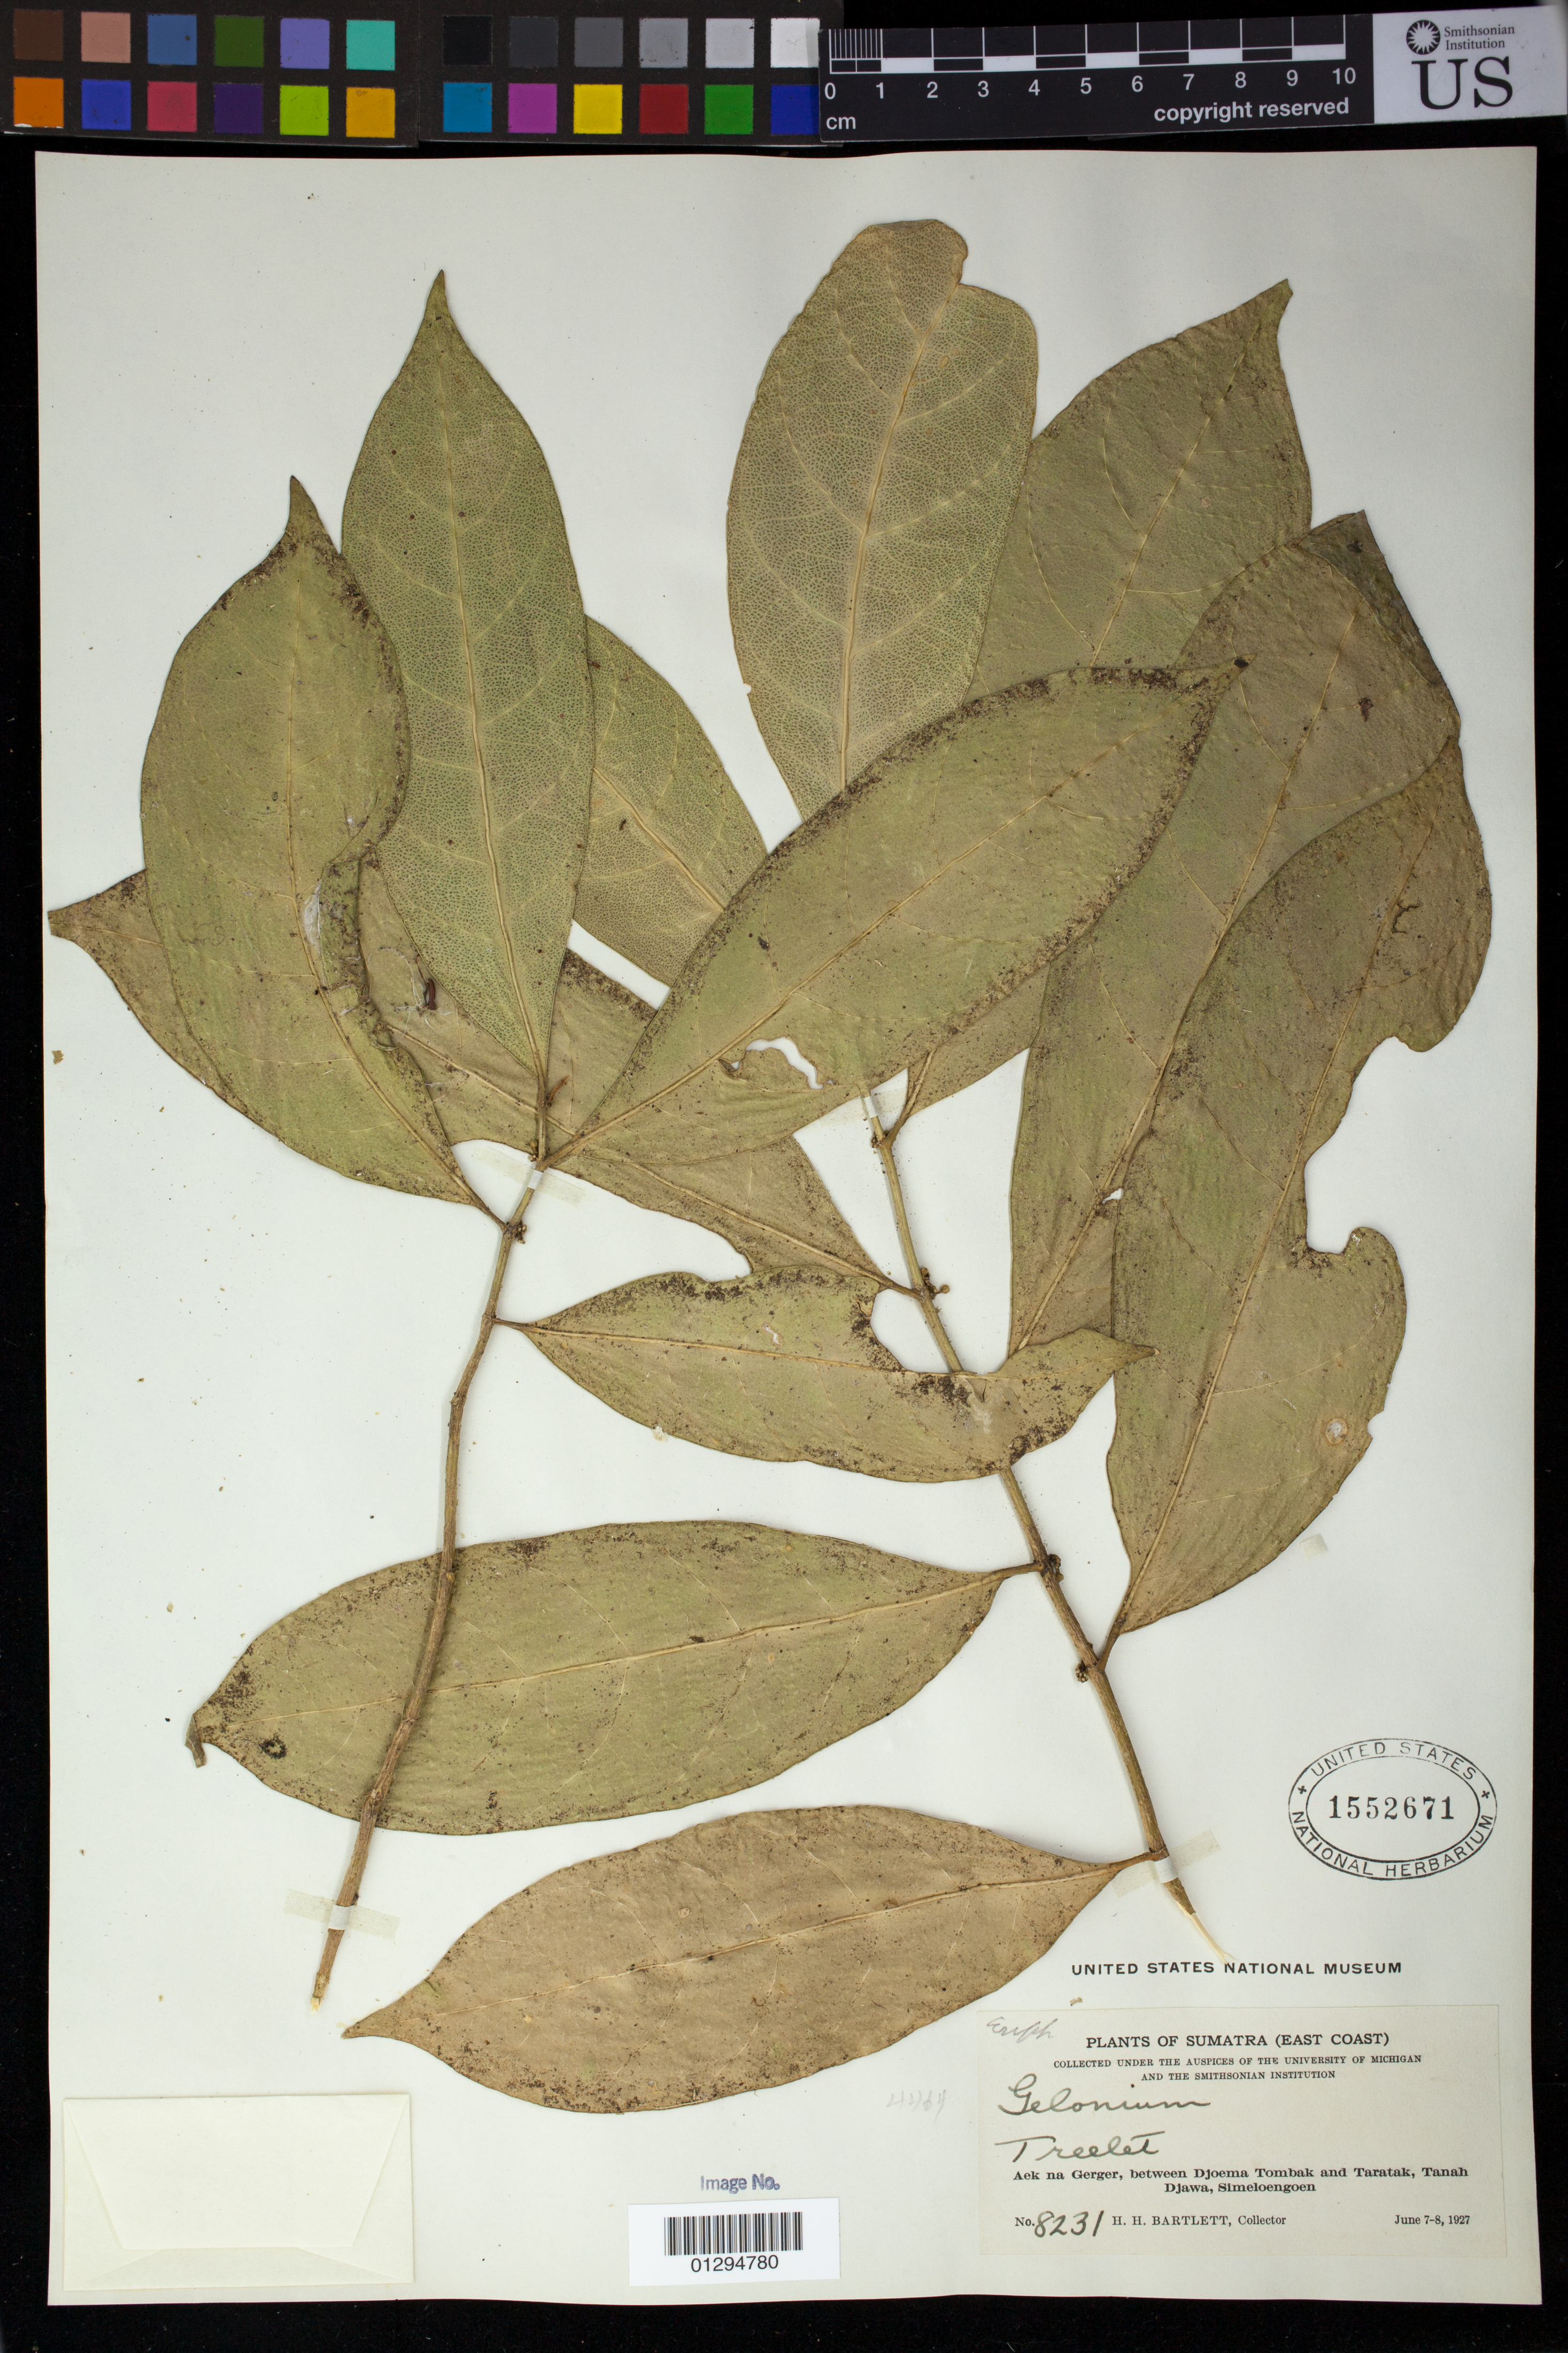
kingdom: Plantae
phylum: Tracheophyta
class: Magnoliopsida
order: Malpighiales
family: Euphorbiaceae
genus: Suregada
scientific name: Suregada sp.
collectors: H. H. Bartlett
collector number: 8231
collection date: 1927-06-07/1927-06-08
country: Indonesia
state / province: Java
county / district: Jawa Barat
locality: Aek na Gerger, between Djoema Tombak and Taratak, Tanah Djawa, Simeloengoen, Sumatra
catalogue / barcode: US 1552671